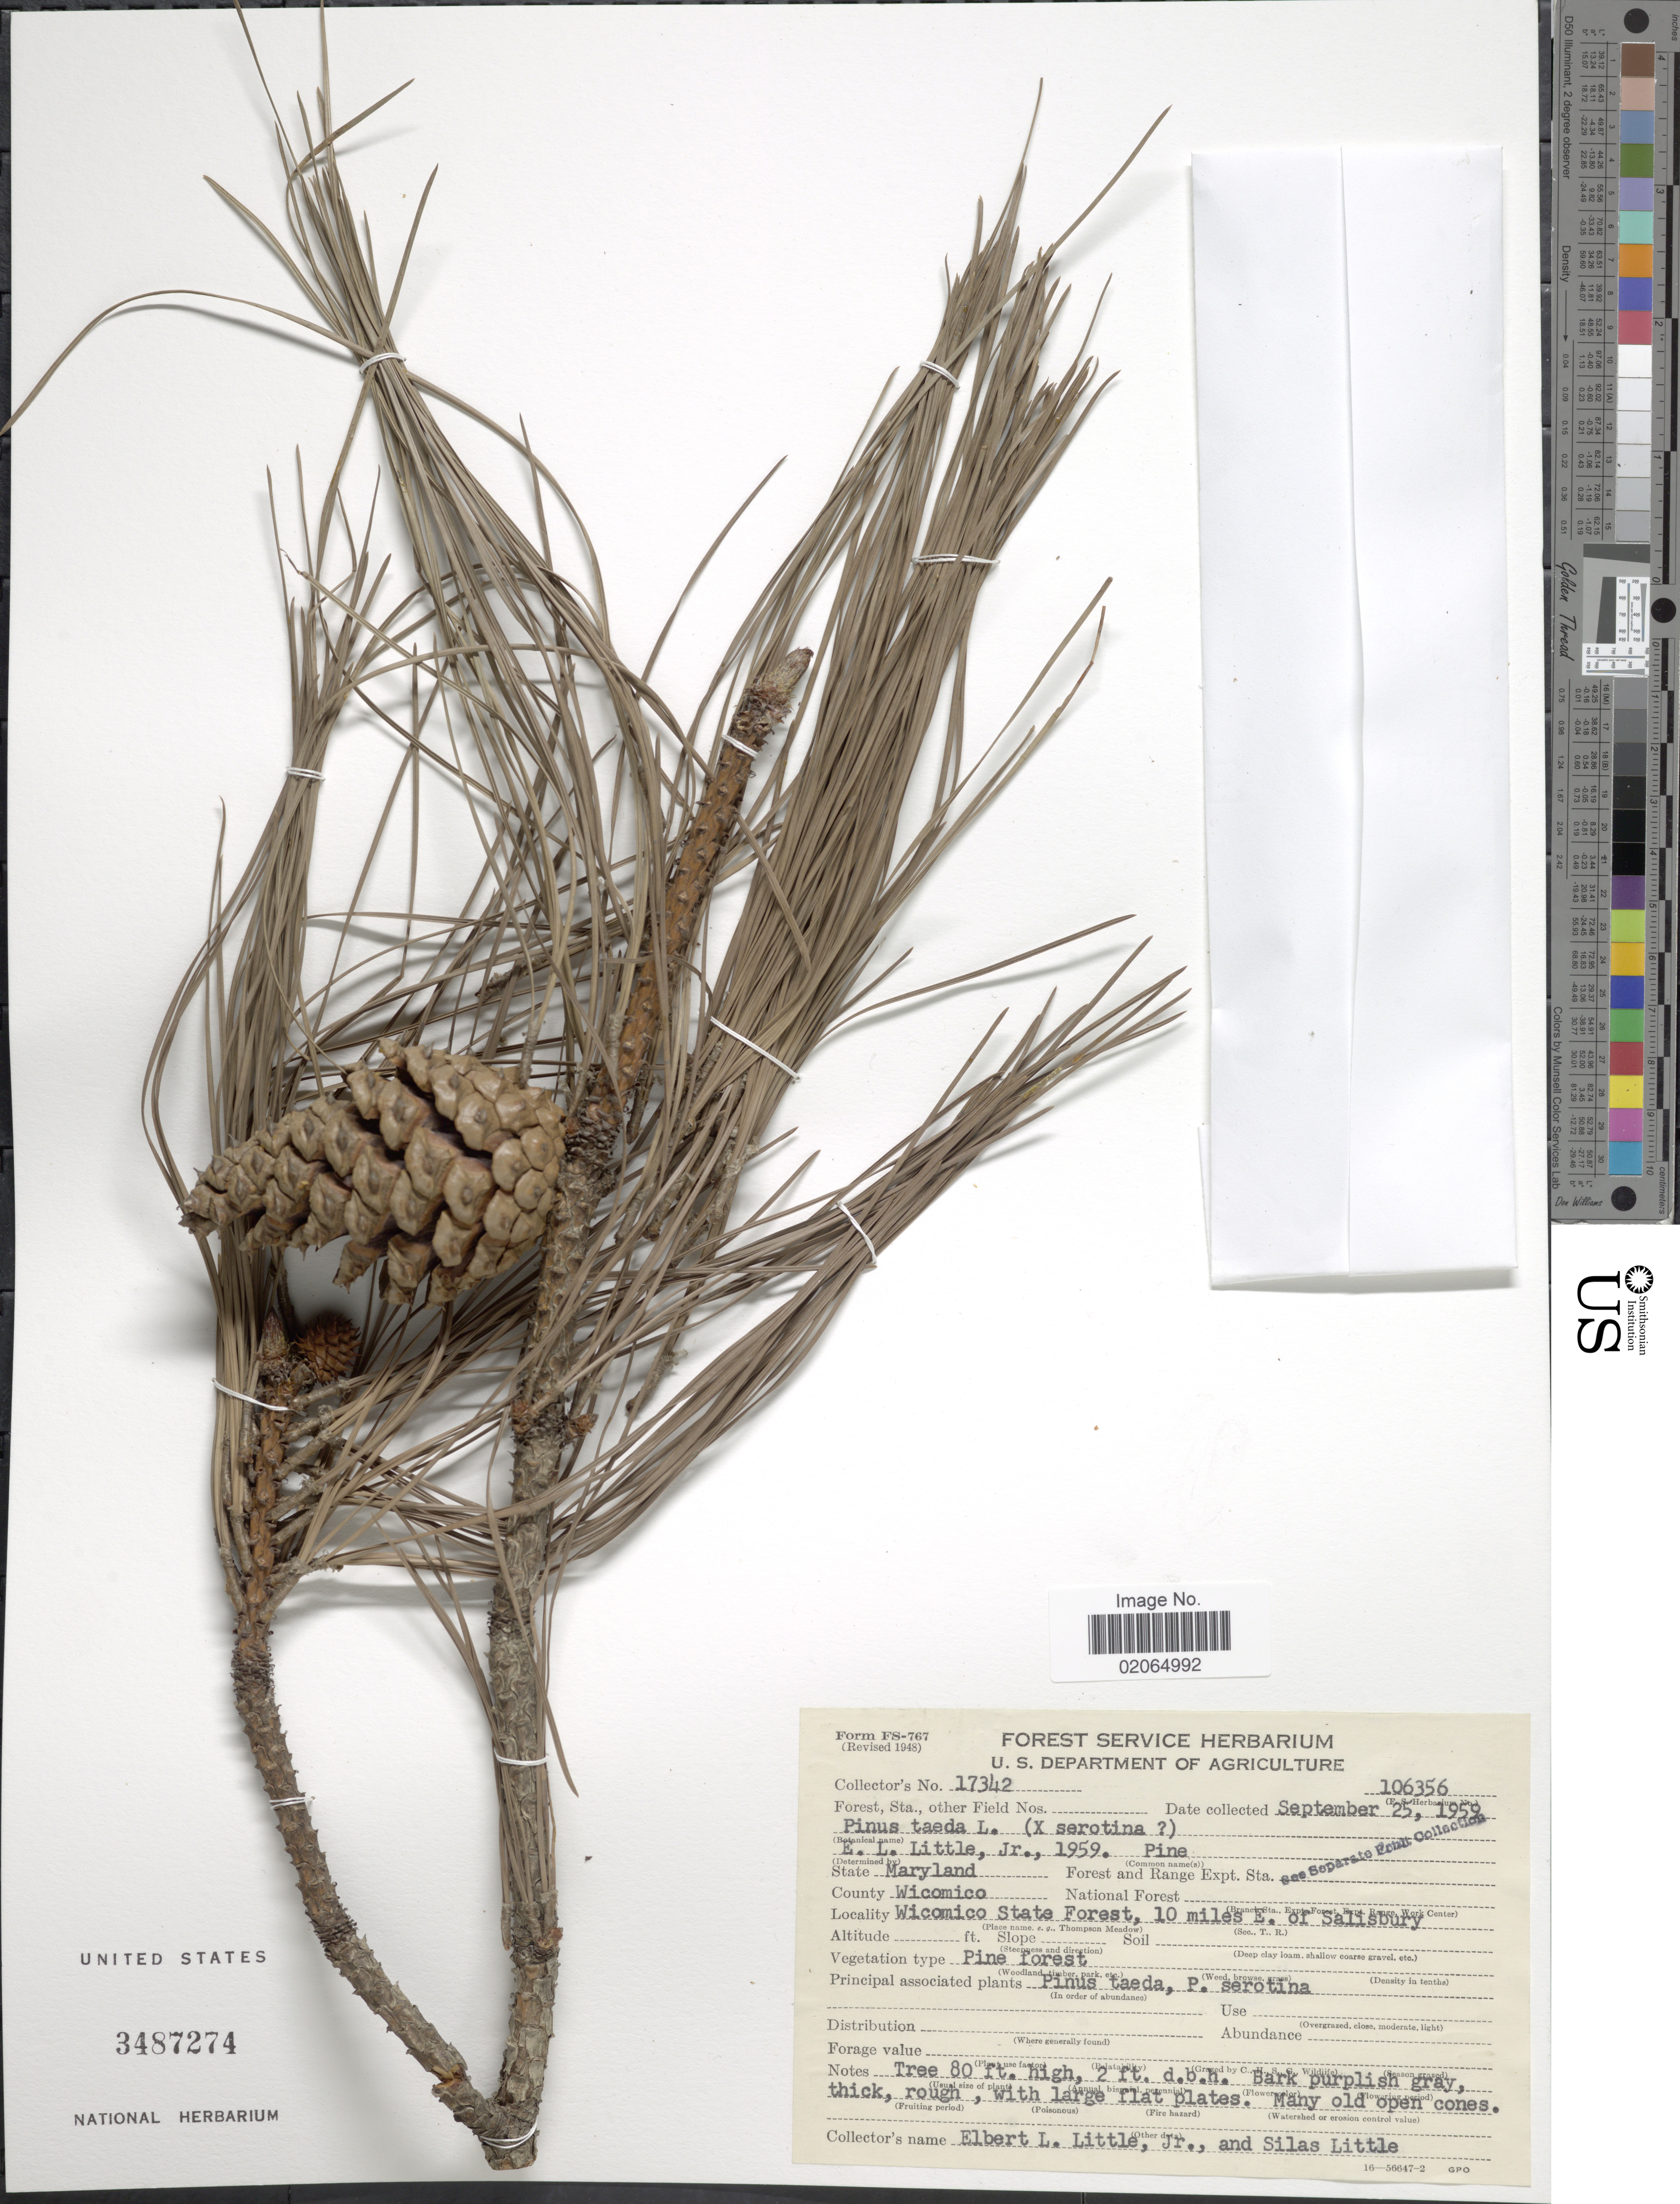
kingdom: Plantae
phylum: Tracheophyta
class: Pinopsida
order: Pinales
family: Pinaceae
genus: Pinus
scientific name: Pinus taeda x P. serotina Michx.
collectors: E. L. Little & S. Little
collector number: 17342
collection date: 1959-09-25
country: United States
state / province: Maryland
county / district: Wicomico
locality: County Wicomico, Wicomico State Forest, 10 miles E. of Salisbury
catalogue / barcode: US 3487274